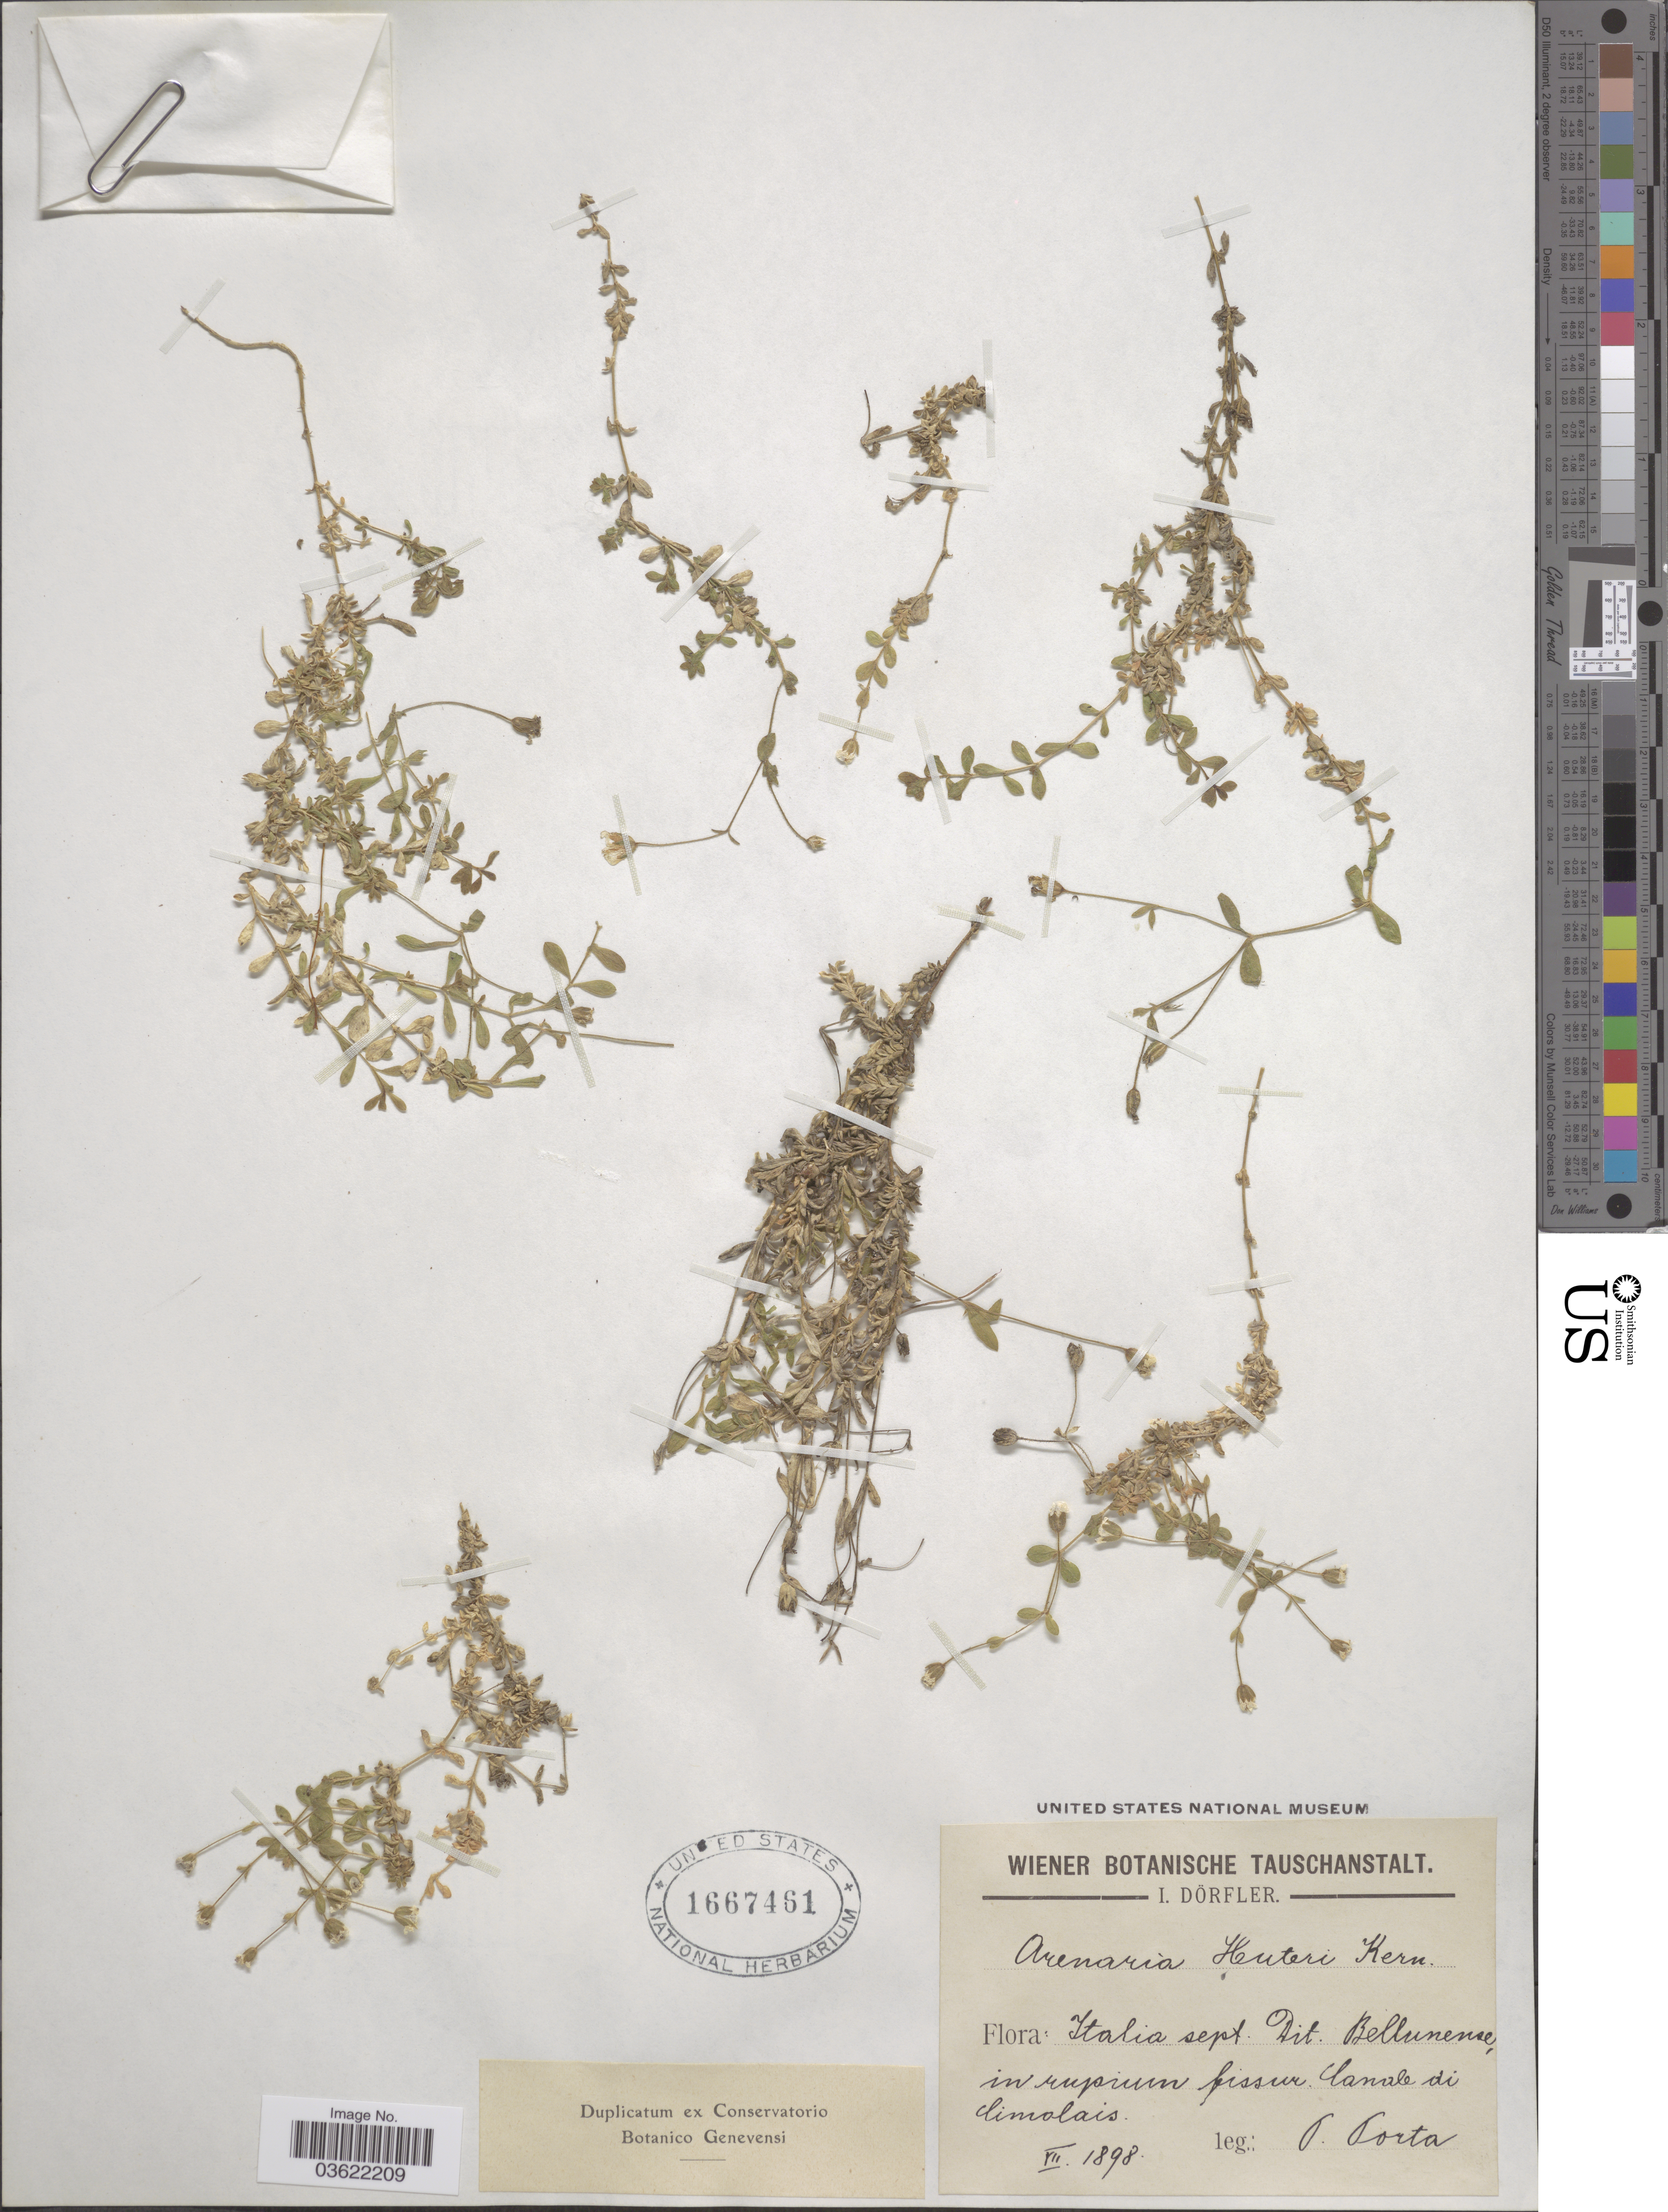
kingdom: Plantae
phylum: Tracheophyta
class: Magnoliopsida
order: Caryophyllales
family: Caryophyllaceae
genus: Arenaria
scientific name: Arenaria huteri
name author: A. Kern.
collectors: P. Porta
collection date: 1898-07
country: Italy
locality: Italia sept. Dit. Bellunense, in rupium fissur. Canale di Cimolais.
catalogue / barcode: US 1667461